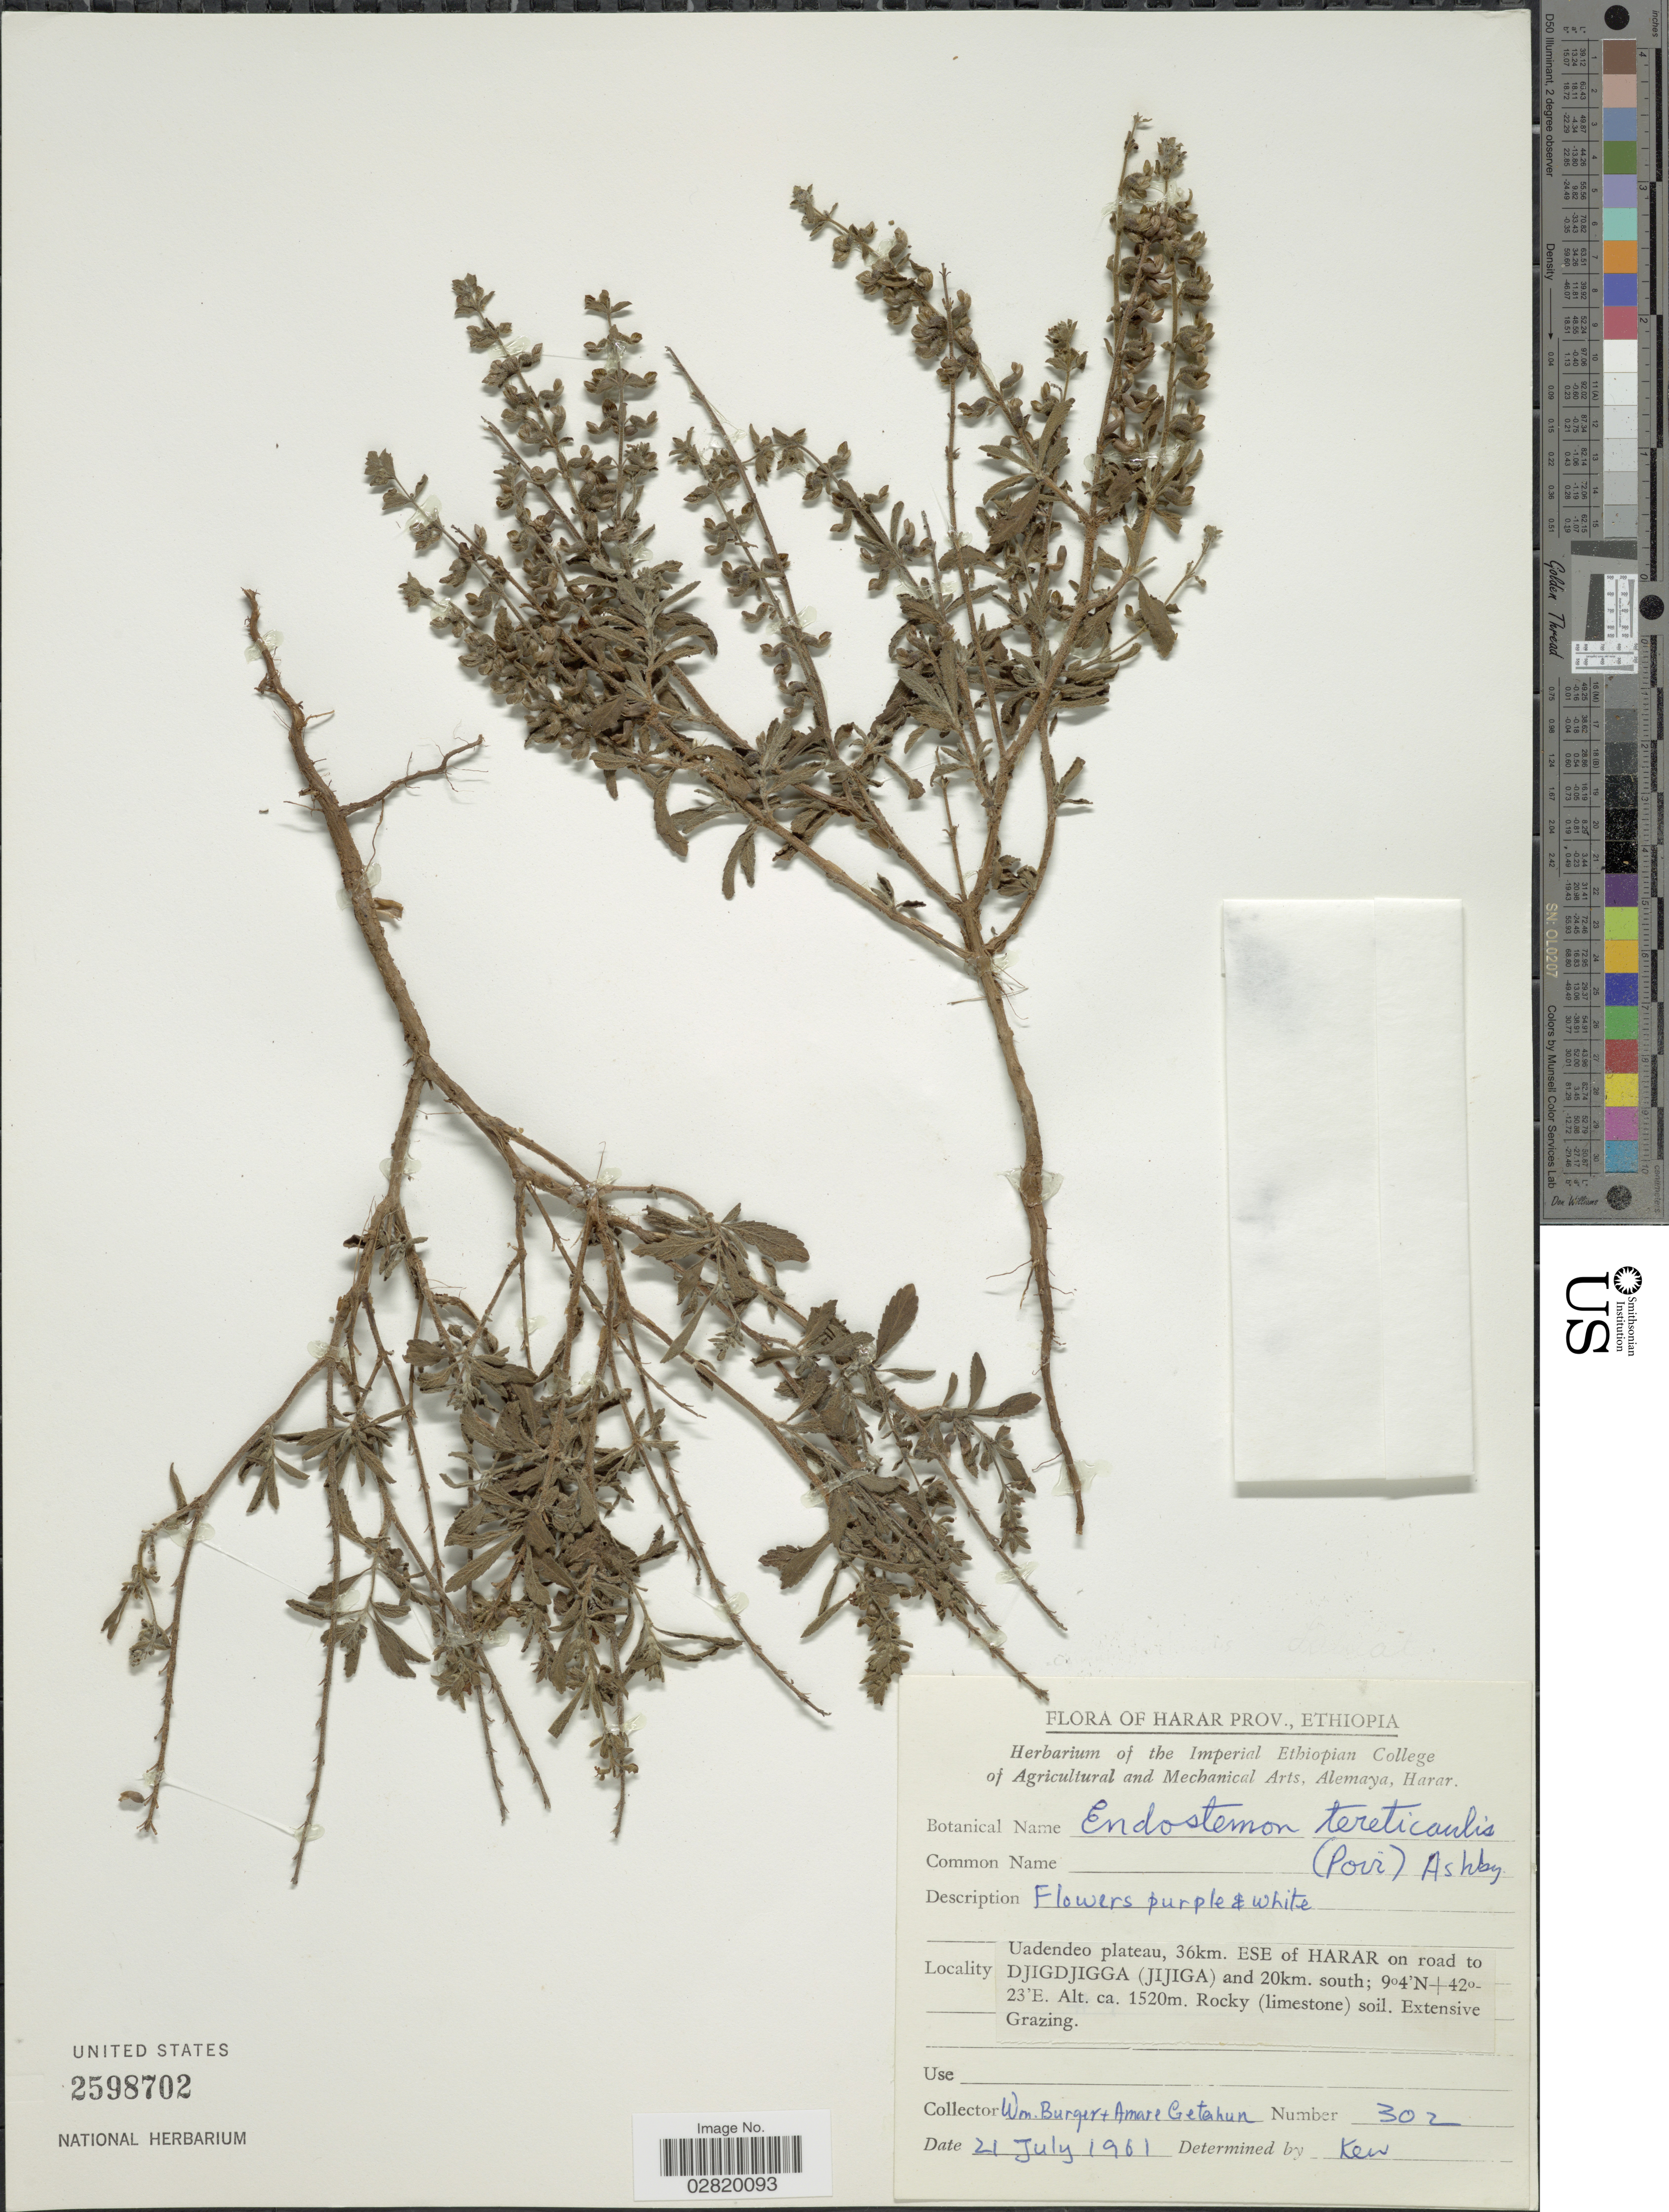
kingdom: Plantae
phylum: Tracheophyta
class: Magnoliopsida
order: Lamiales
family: Lamiaceae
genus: Endostemon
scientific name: Endostemon tereticaulis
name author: (M.R. Ashby) Poir.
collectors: W. Burger & A. Getahun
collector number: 302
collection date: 1961-07-21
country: Ethiopia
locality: Harar Prov., Uadendeo plateau, 36km. ESE of Harar on road to Djigdjigga (Jijiga) and 20km. south.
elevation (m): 1520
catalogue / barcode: US 2598702